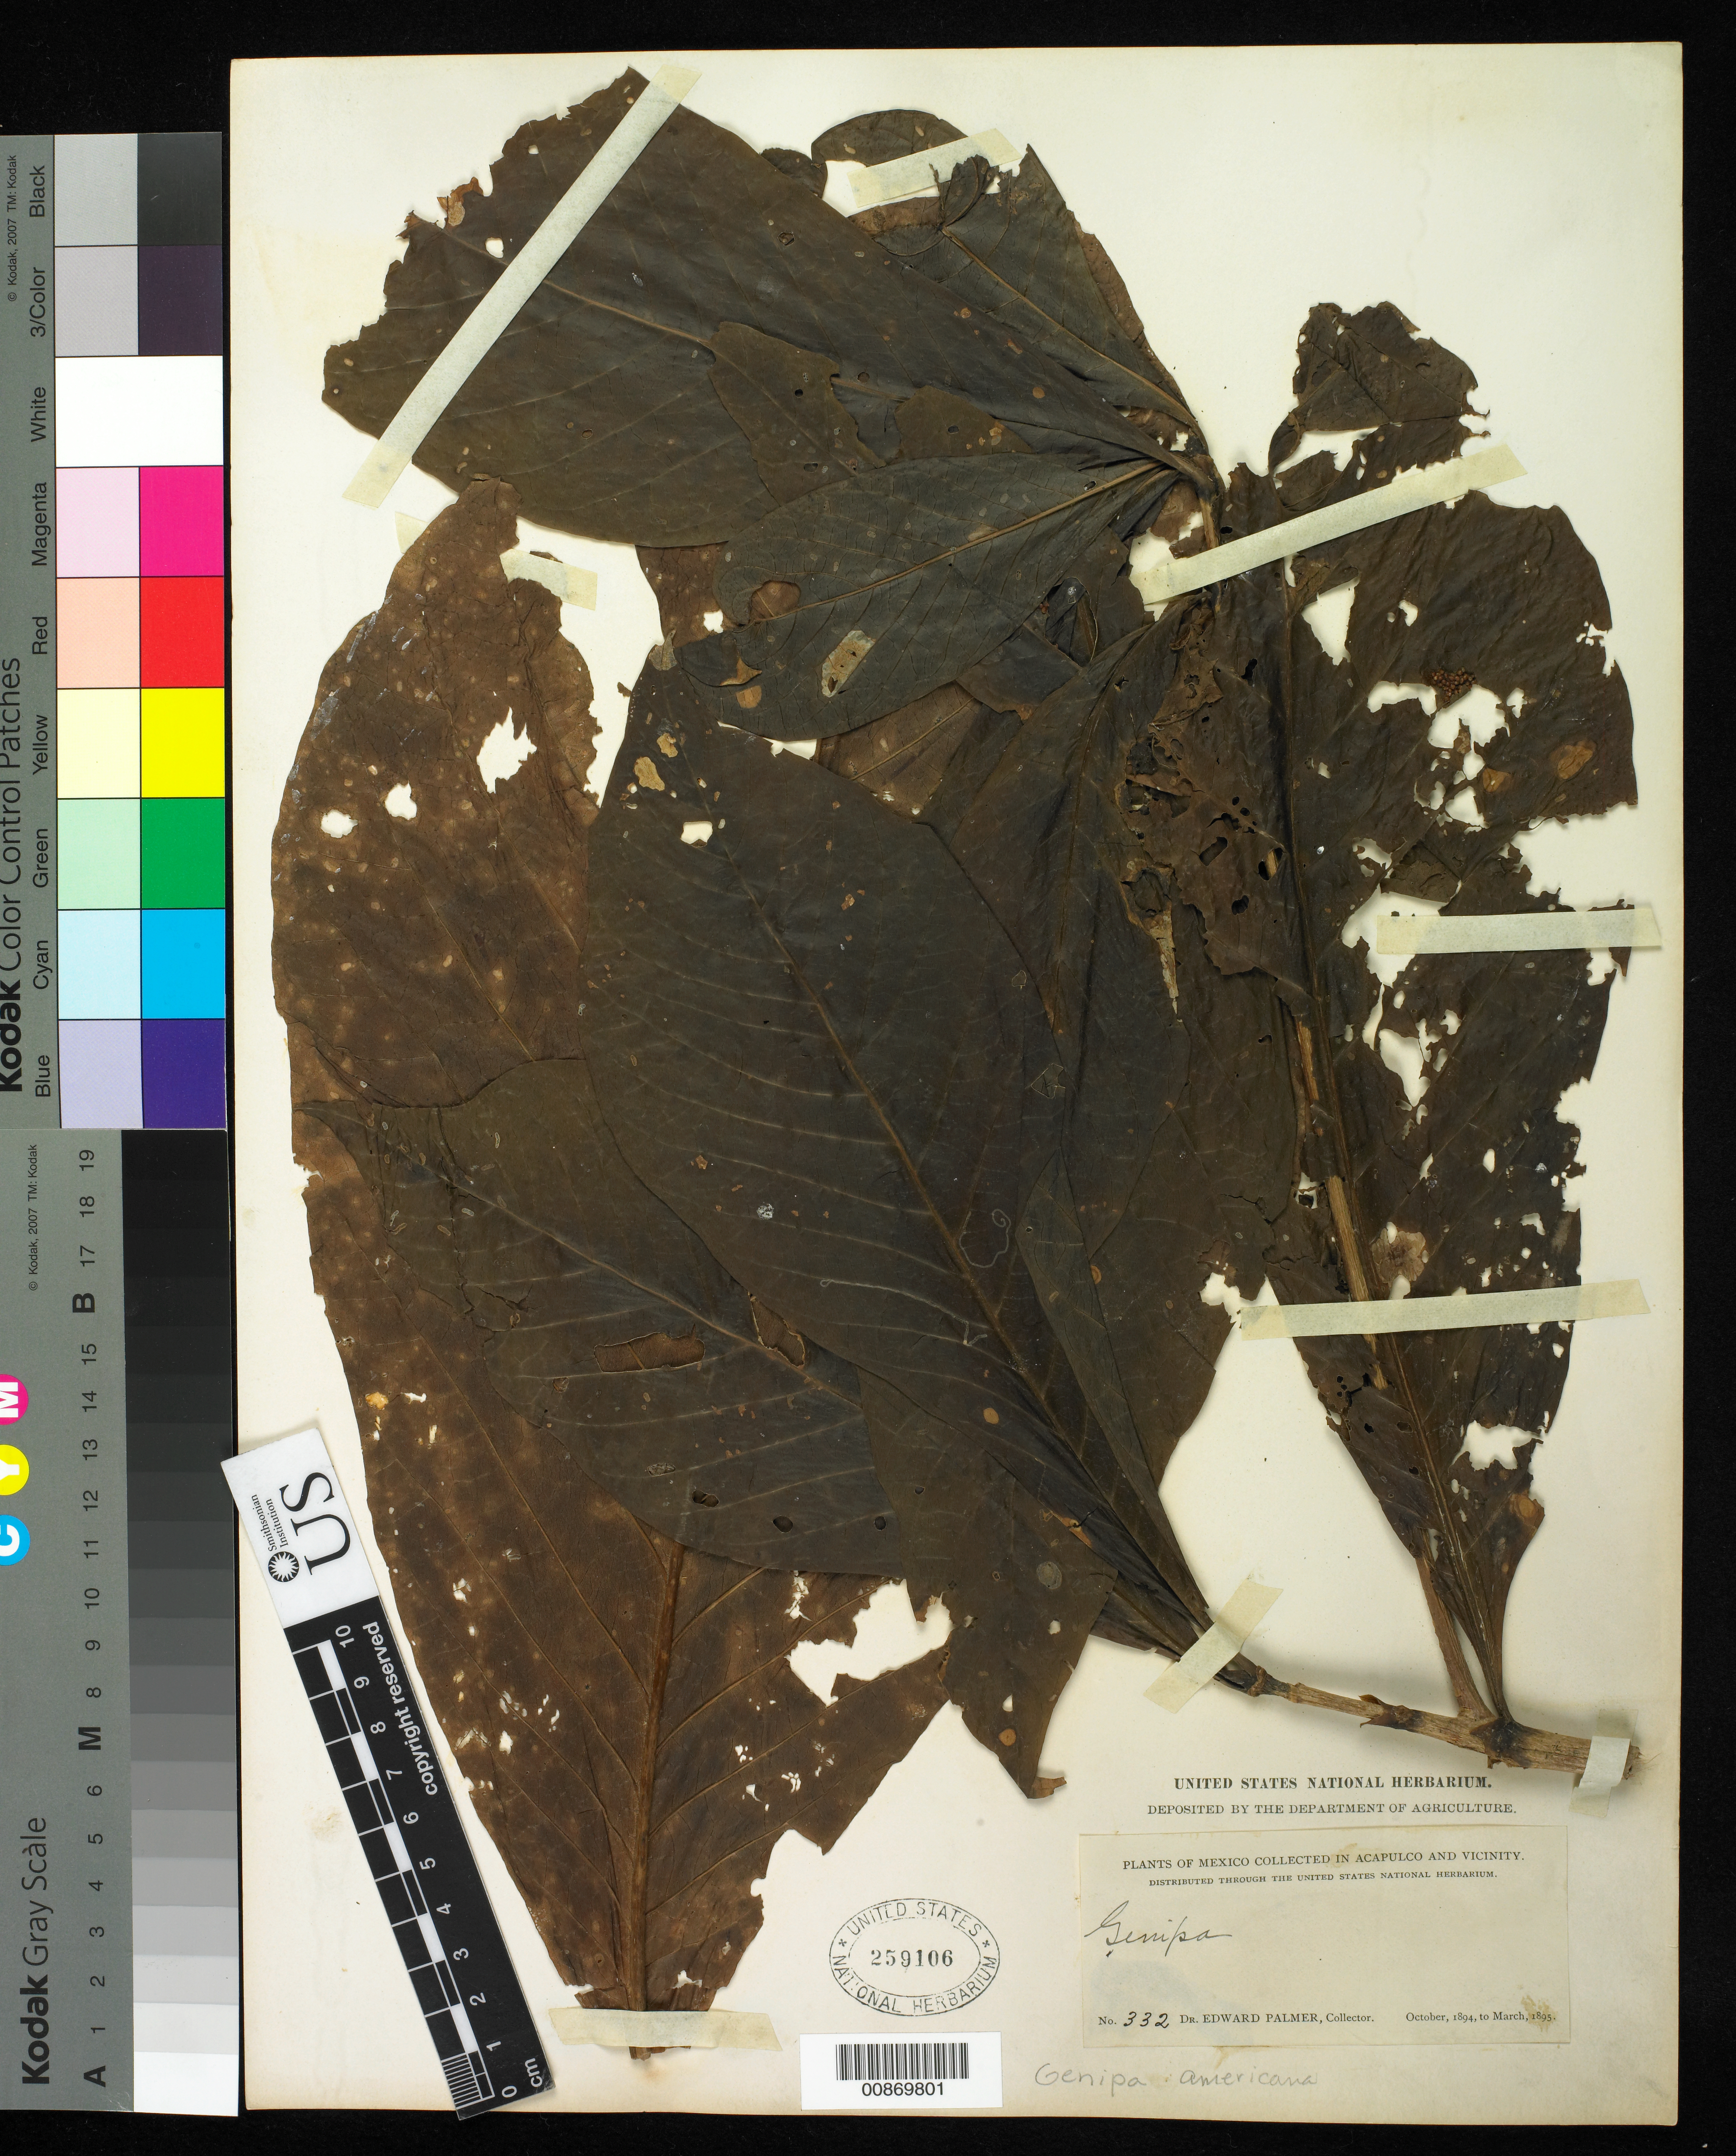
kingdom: Plantae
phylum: Tracheophyta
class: Magnoliopsida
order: Gentianales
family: Rubiaceae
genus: Genipa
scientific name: Genipa americana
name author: L.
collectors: E. Palmer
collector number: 332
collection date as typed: Oct 1894 to -- Mar 1895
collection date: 1894-10/1895-03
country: Mexico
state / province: Guerrero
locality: Acapulco, Guerrero and vicinity.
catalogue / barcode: US 259106